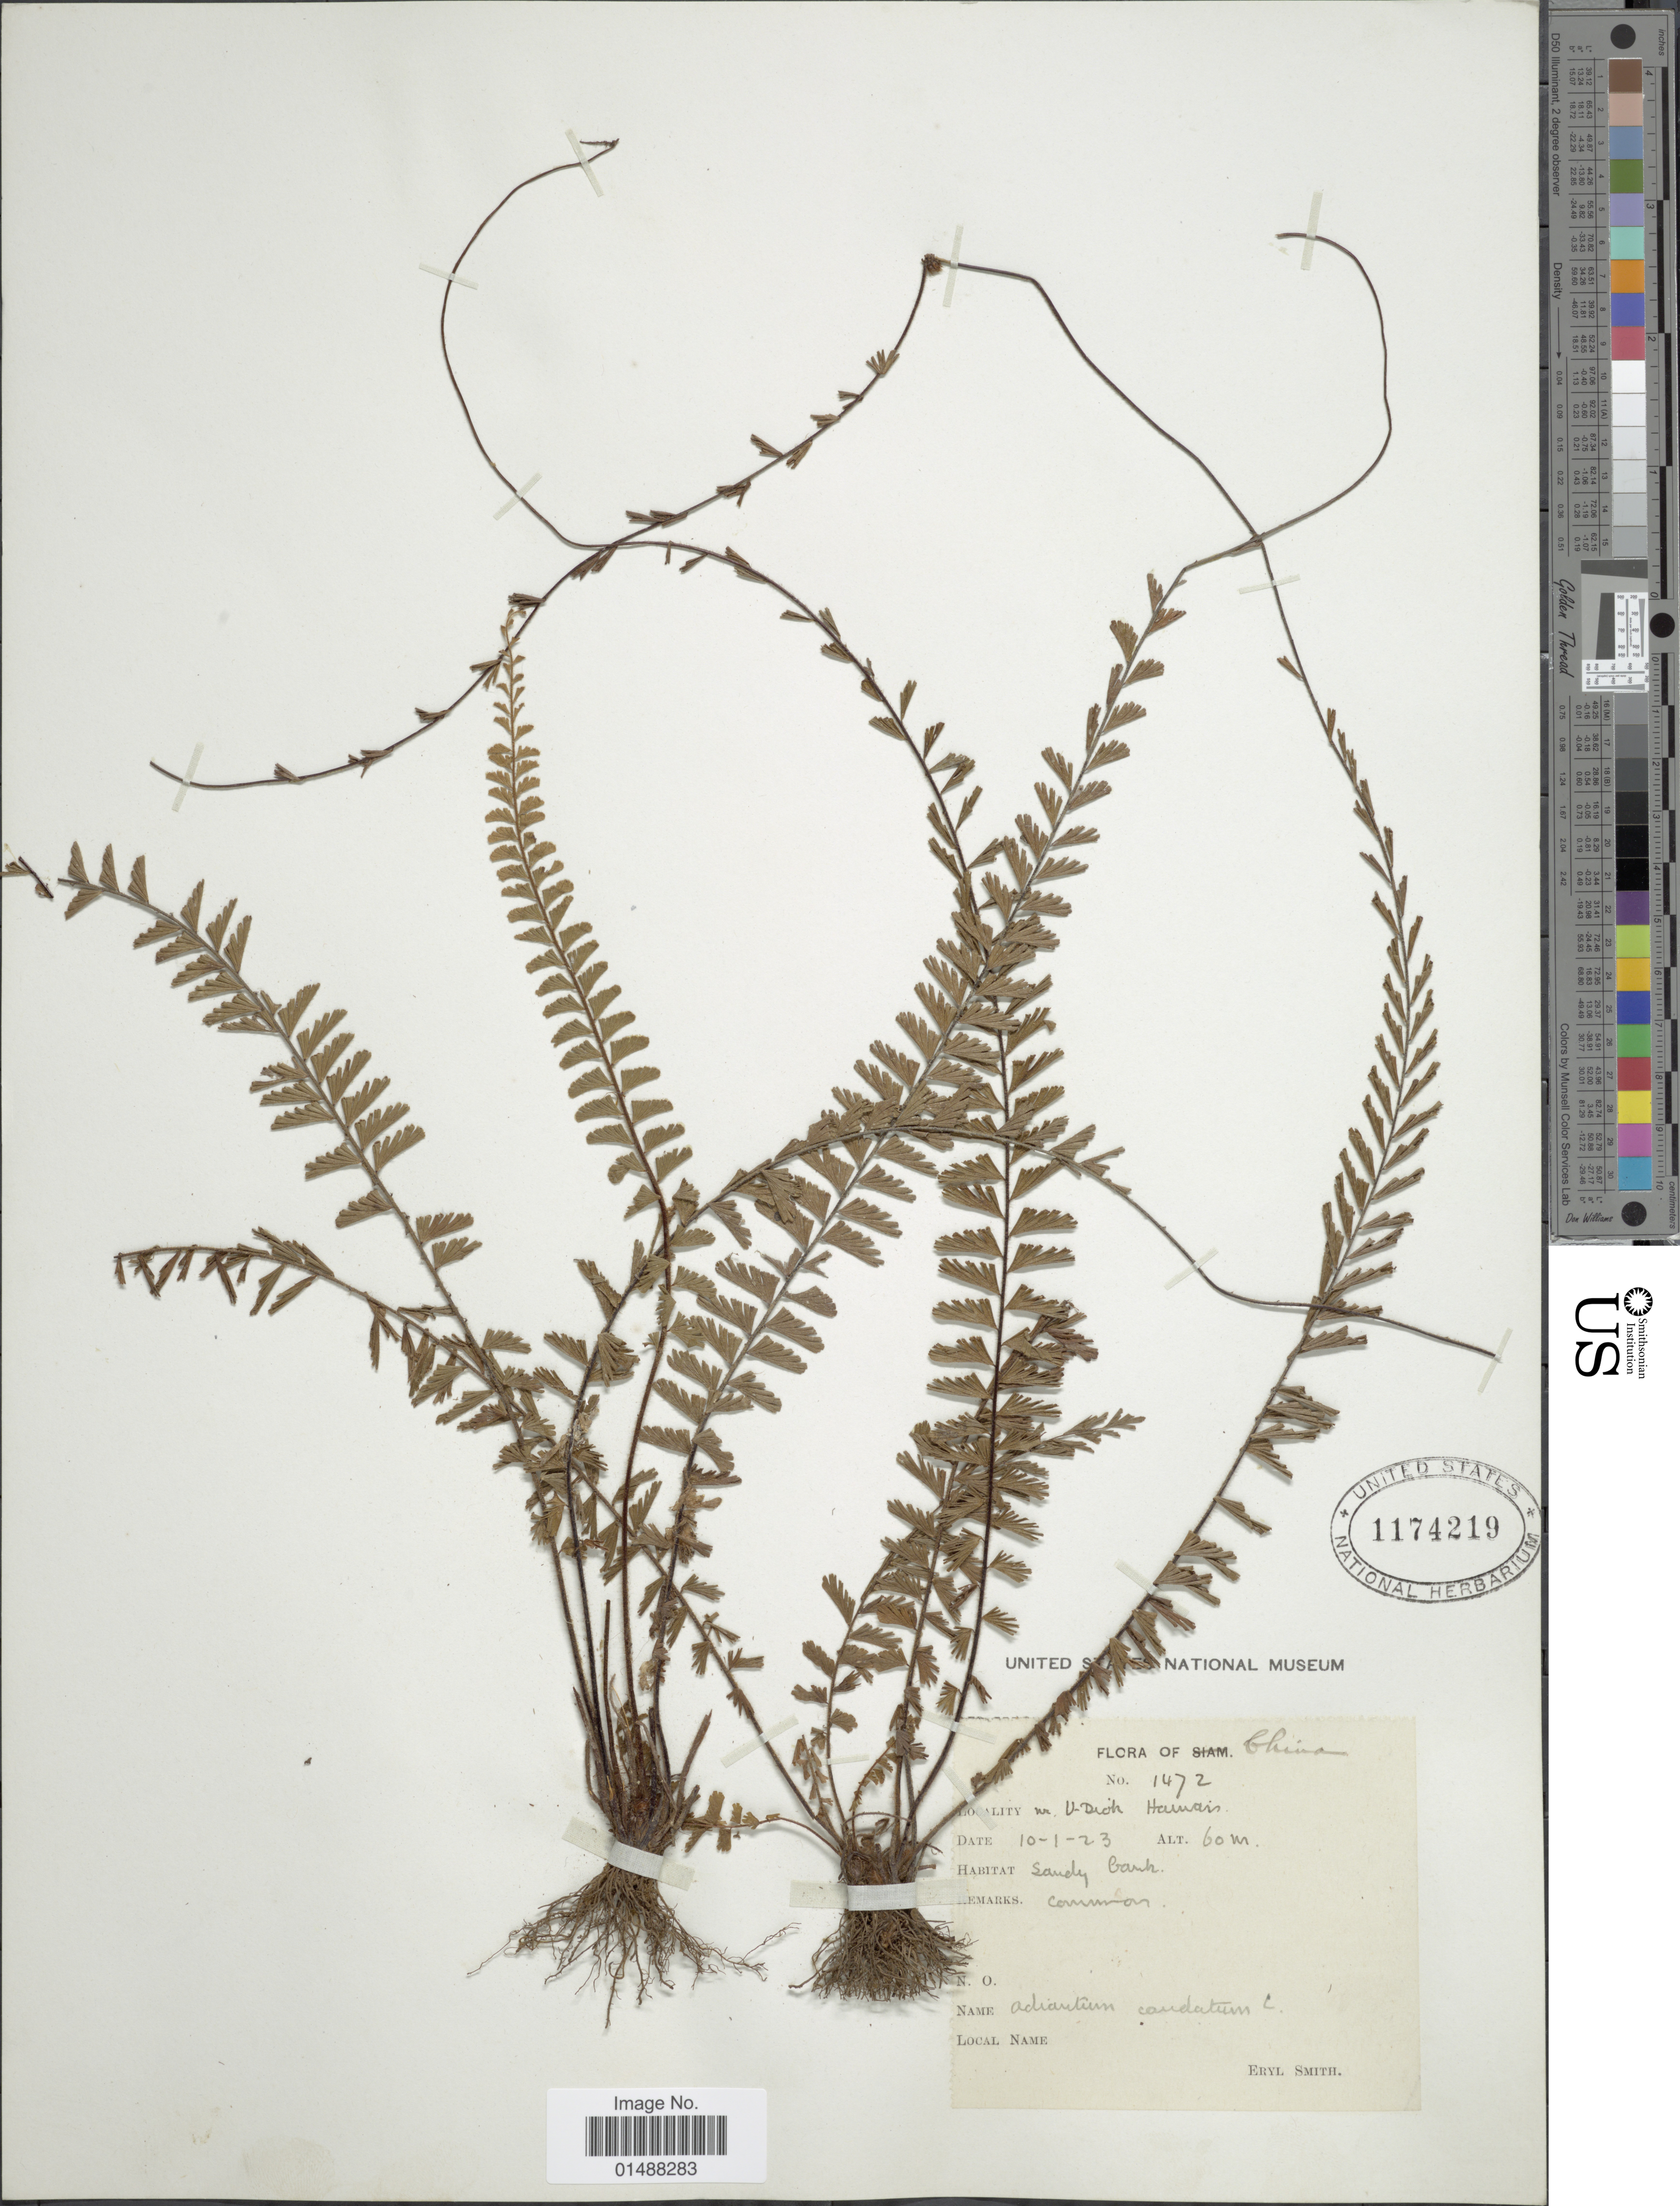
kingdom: Plantae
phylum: Tracheophyta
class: Polypodiopsida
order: Polypodiales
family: Pteridaceae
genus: Adiantum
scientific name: Adiantum caudatum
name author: L.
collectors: C. E. Smith Jr.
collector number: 1472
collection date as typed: Transcribed d/m/y: 10/1/23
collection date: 1923-10-01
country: China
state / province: Hainan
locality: nr. U-Dioh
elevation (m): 60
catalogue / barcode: US 1174219